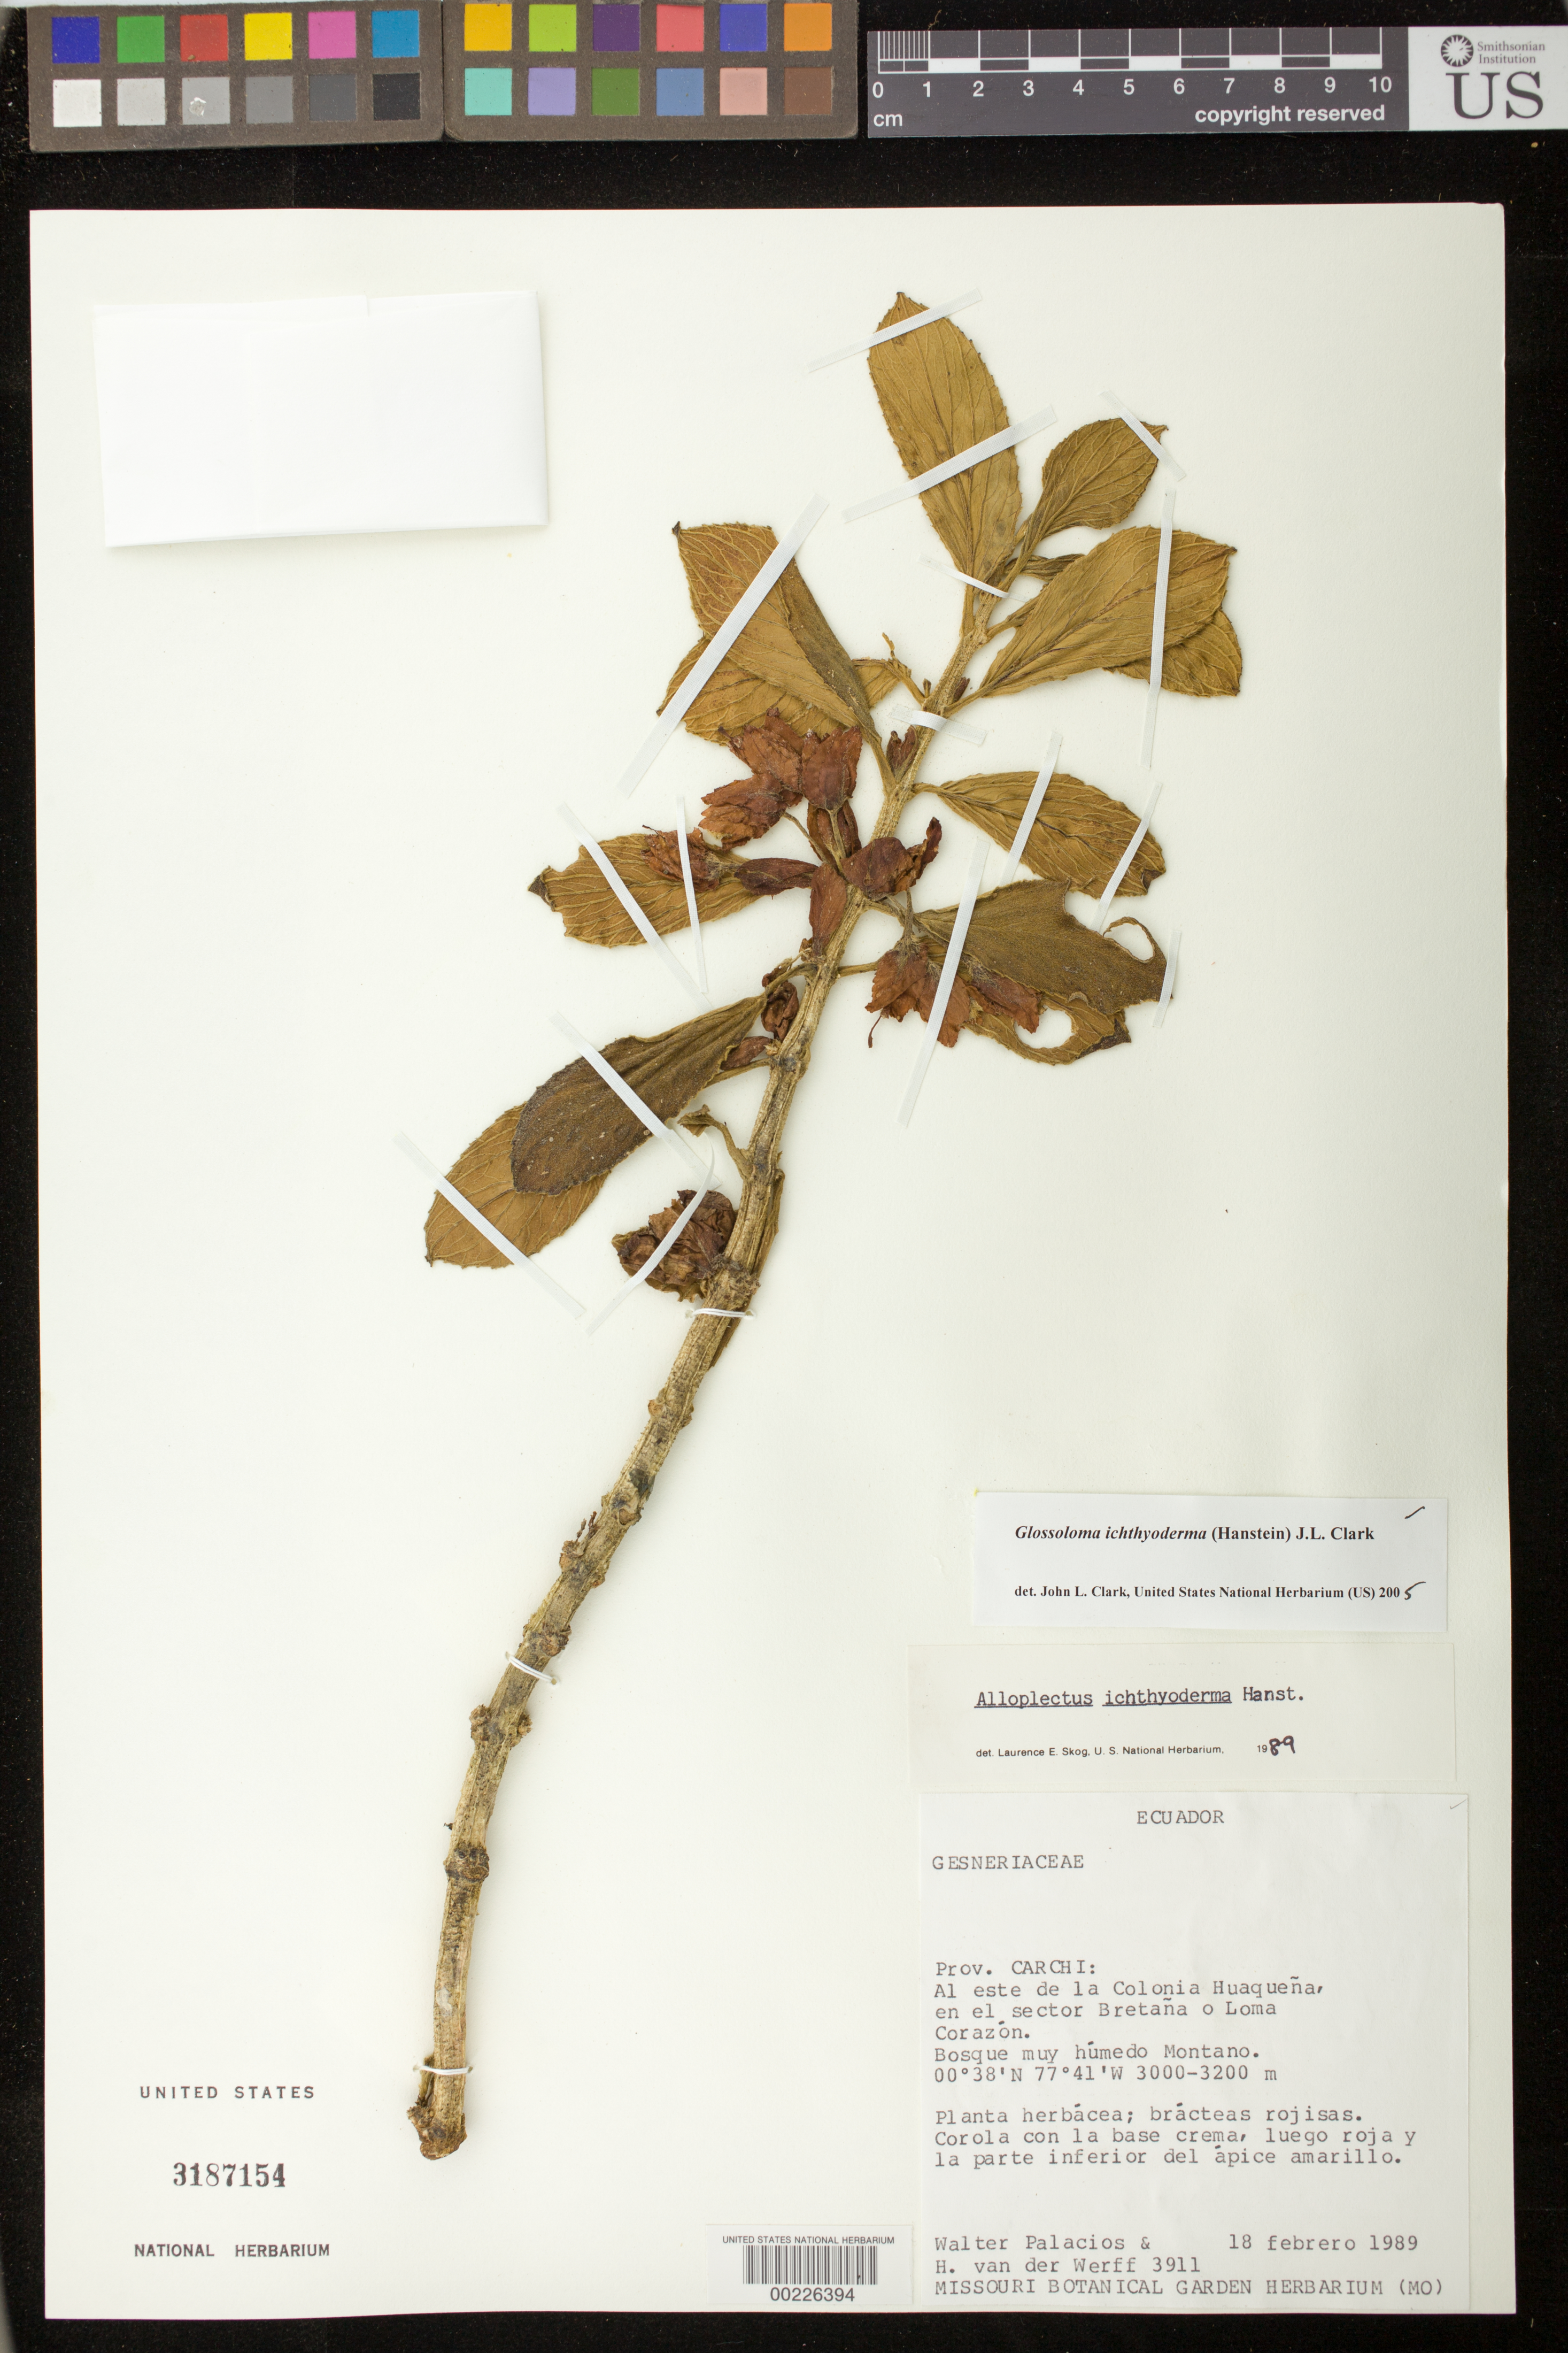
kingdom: Plantae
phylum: Tracheophyta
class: Magnoliopsida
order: Lamiales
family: Gesneriaceae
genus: Glossoloma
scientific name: Glossoloma ichthyoderma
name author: (Hanst.) J.L. Clark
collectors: W. Palacios & H. van der Werff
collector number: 3911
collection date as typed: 18 Feb 1989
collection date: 1989-02-18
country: Ecuador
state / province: Carchi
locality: E of la colonia Huaquena, in the breton sector or Loma Corazon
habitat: Very humid montane forest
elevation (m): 3000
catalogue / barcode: US 3187154